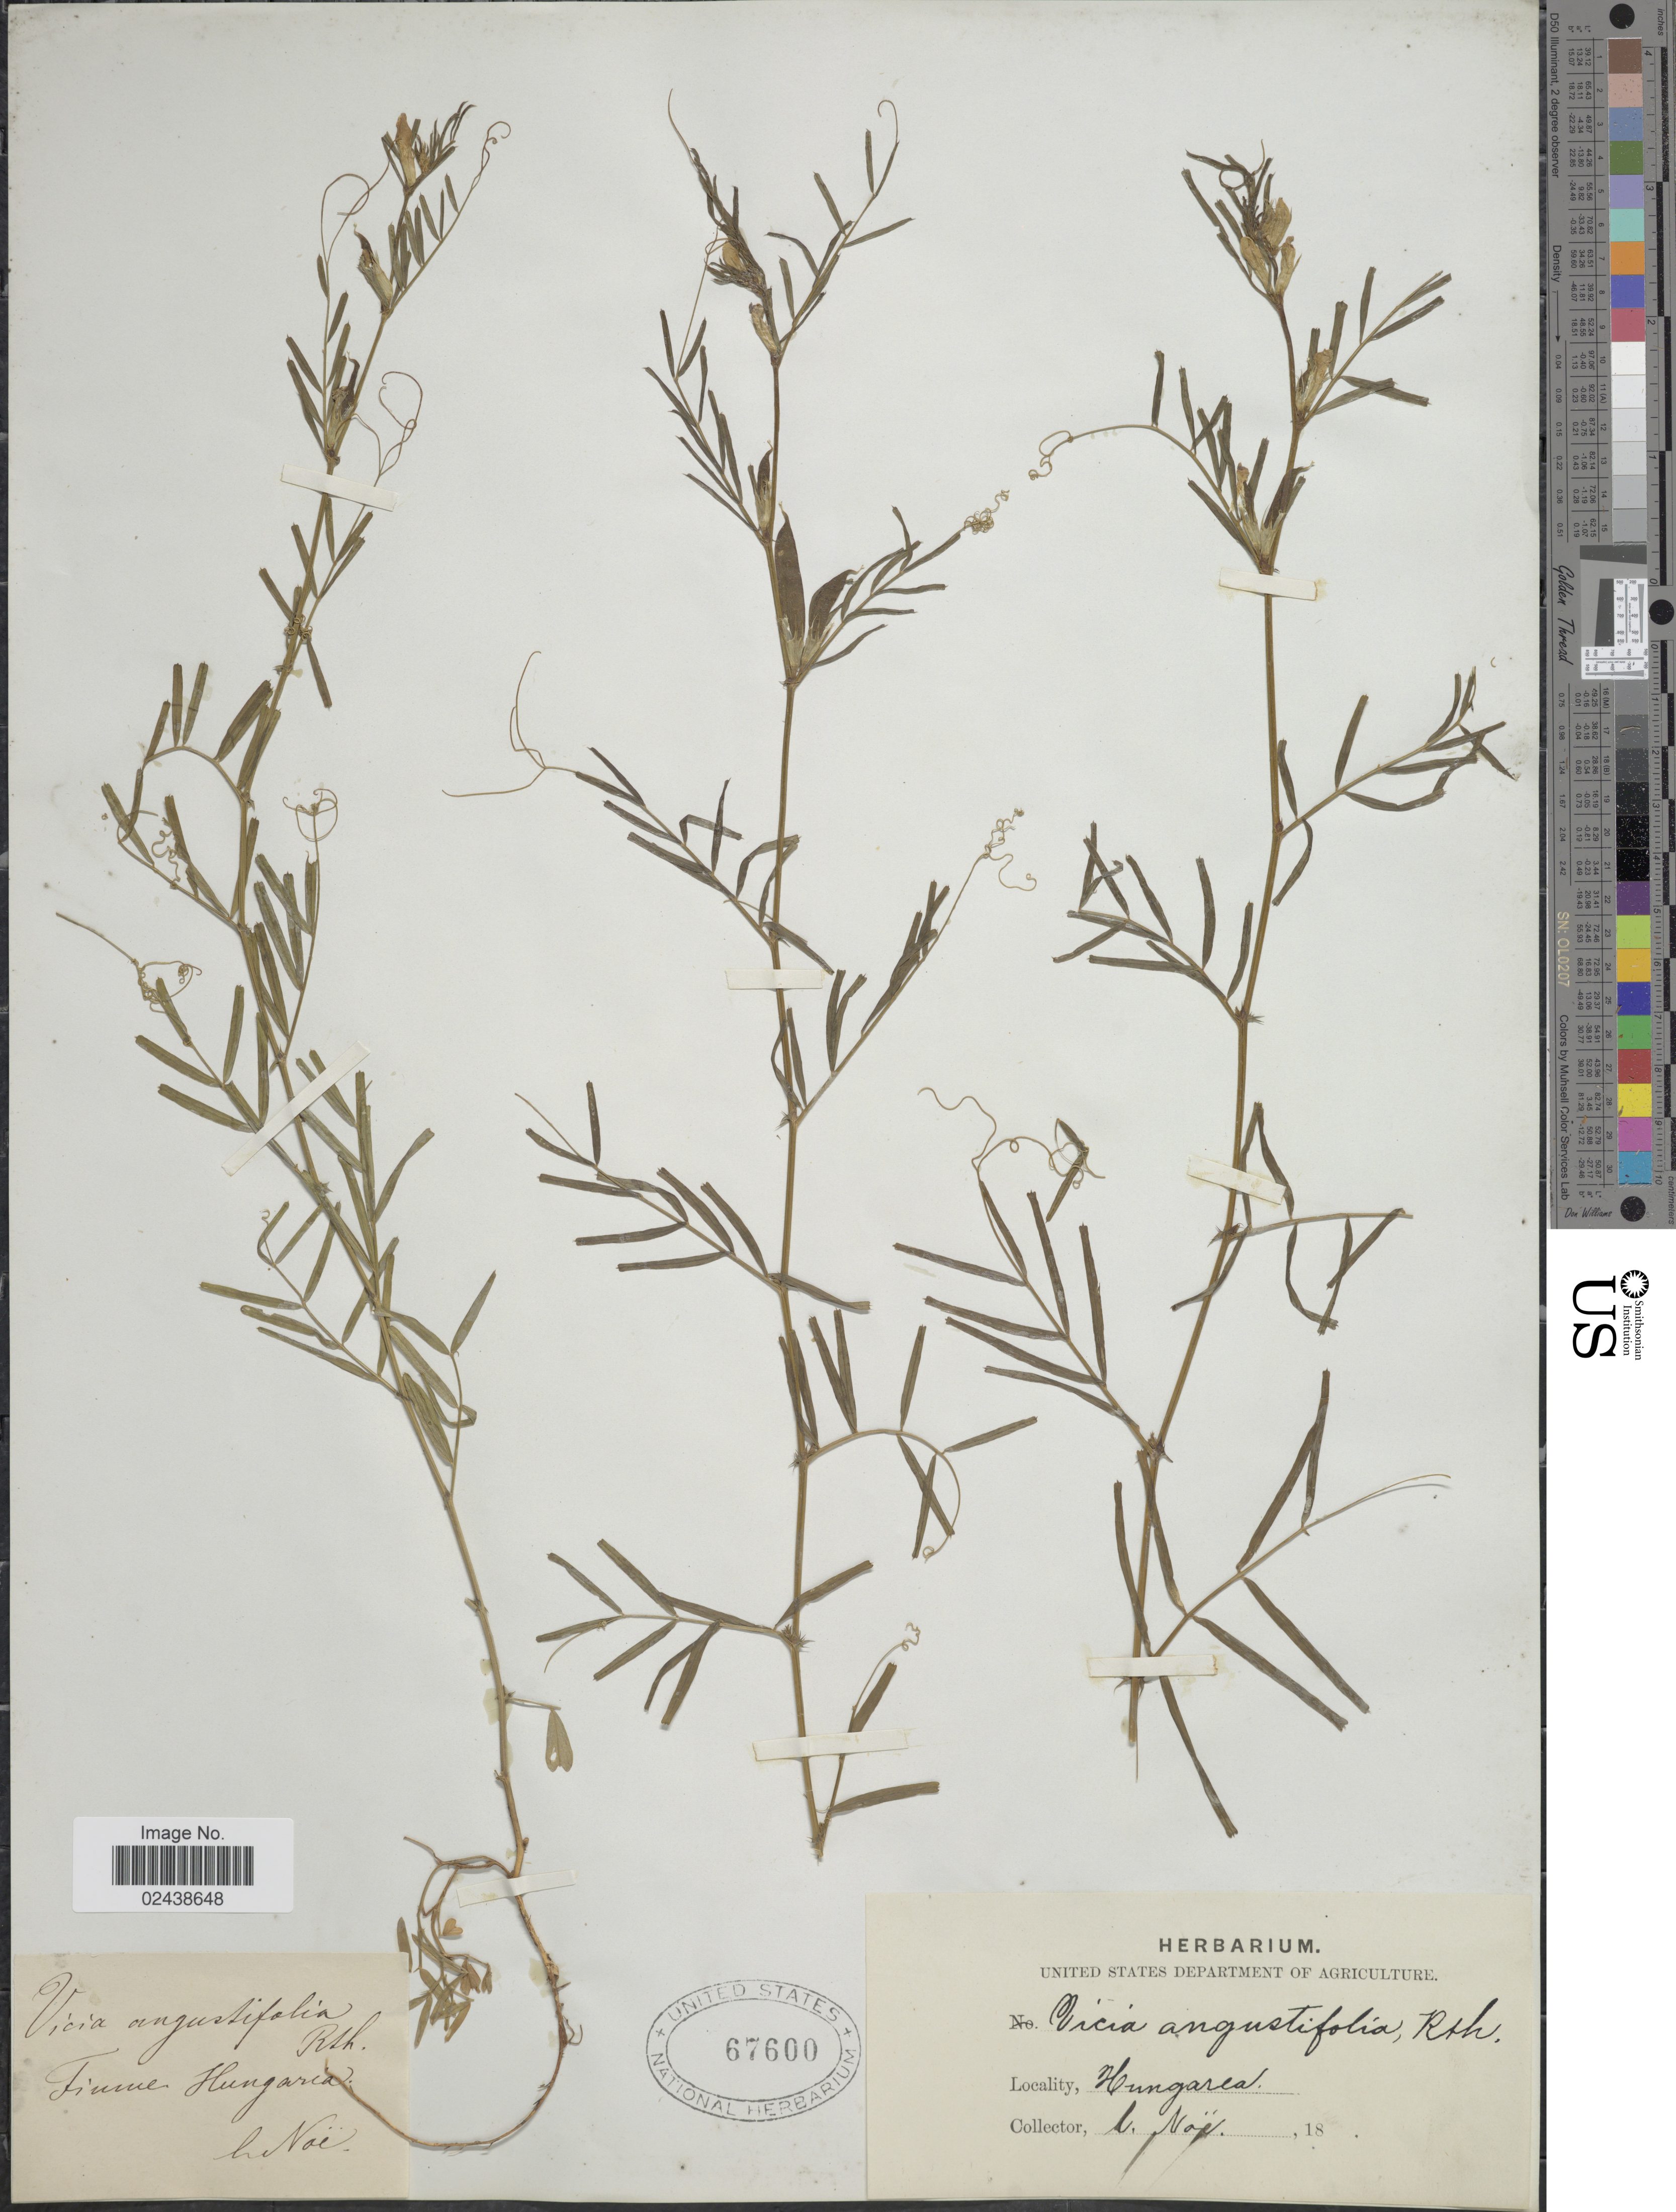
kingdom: Plantae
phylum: Tracheophyta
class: Magnoliopsida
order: Fabales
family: Fabaceae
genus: Vicia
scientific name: Vicia angustifolia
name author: L.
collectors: C. Noe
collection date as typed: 18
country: Hungary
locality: Hungarea. Fiume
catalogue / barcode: US 67600